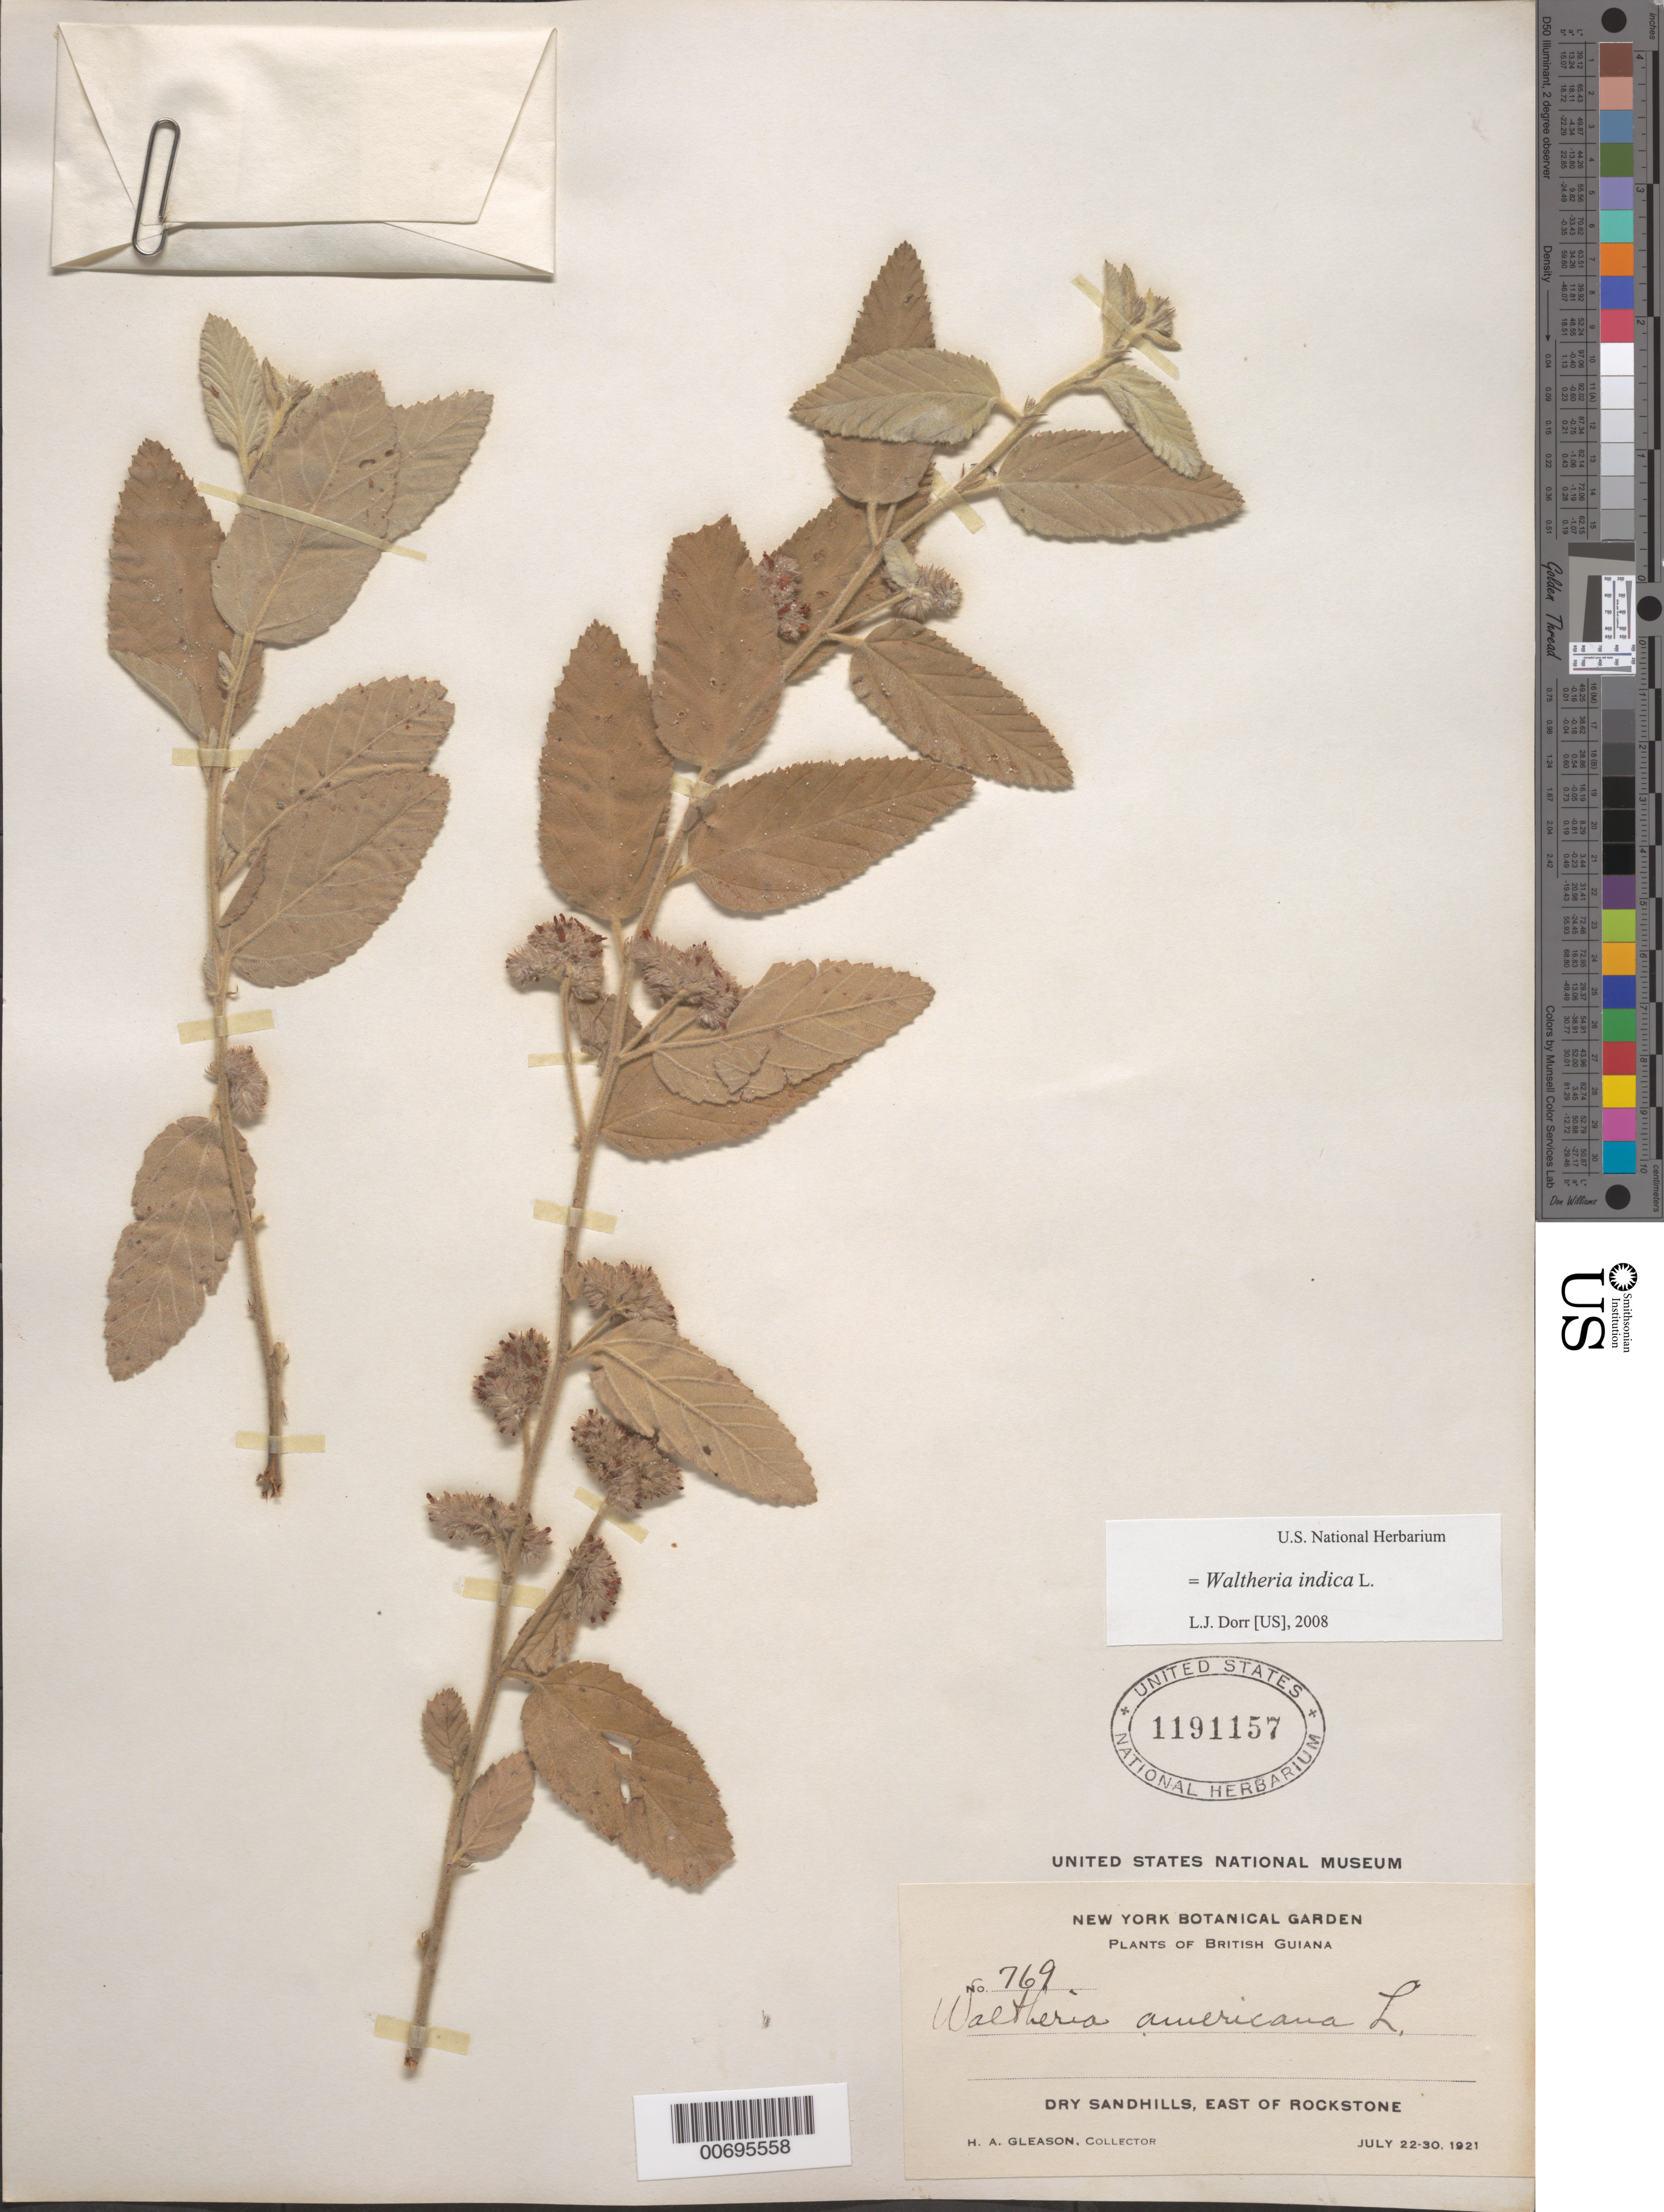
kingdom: Plantae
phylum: Tracheophyta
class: Magnoliopsida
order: Malvales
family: Malvaceae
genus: Waltheria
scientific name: Waltheria indica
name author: L.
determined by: Dorr, L. J., (BOT), Smithsonian Institution - National Museum of Natural History (UNITED STATES)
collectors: H. A. Gleason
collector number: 769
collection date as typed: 22-Jul-21 to 30-Jul-21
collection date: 1921-07-22/1921-07-30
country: Guyana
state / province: U. Demerara-Berbice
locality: Rockstone, E of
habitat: Dry sandhills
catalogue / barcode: US 1191157